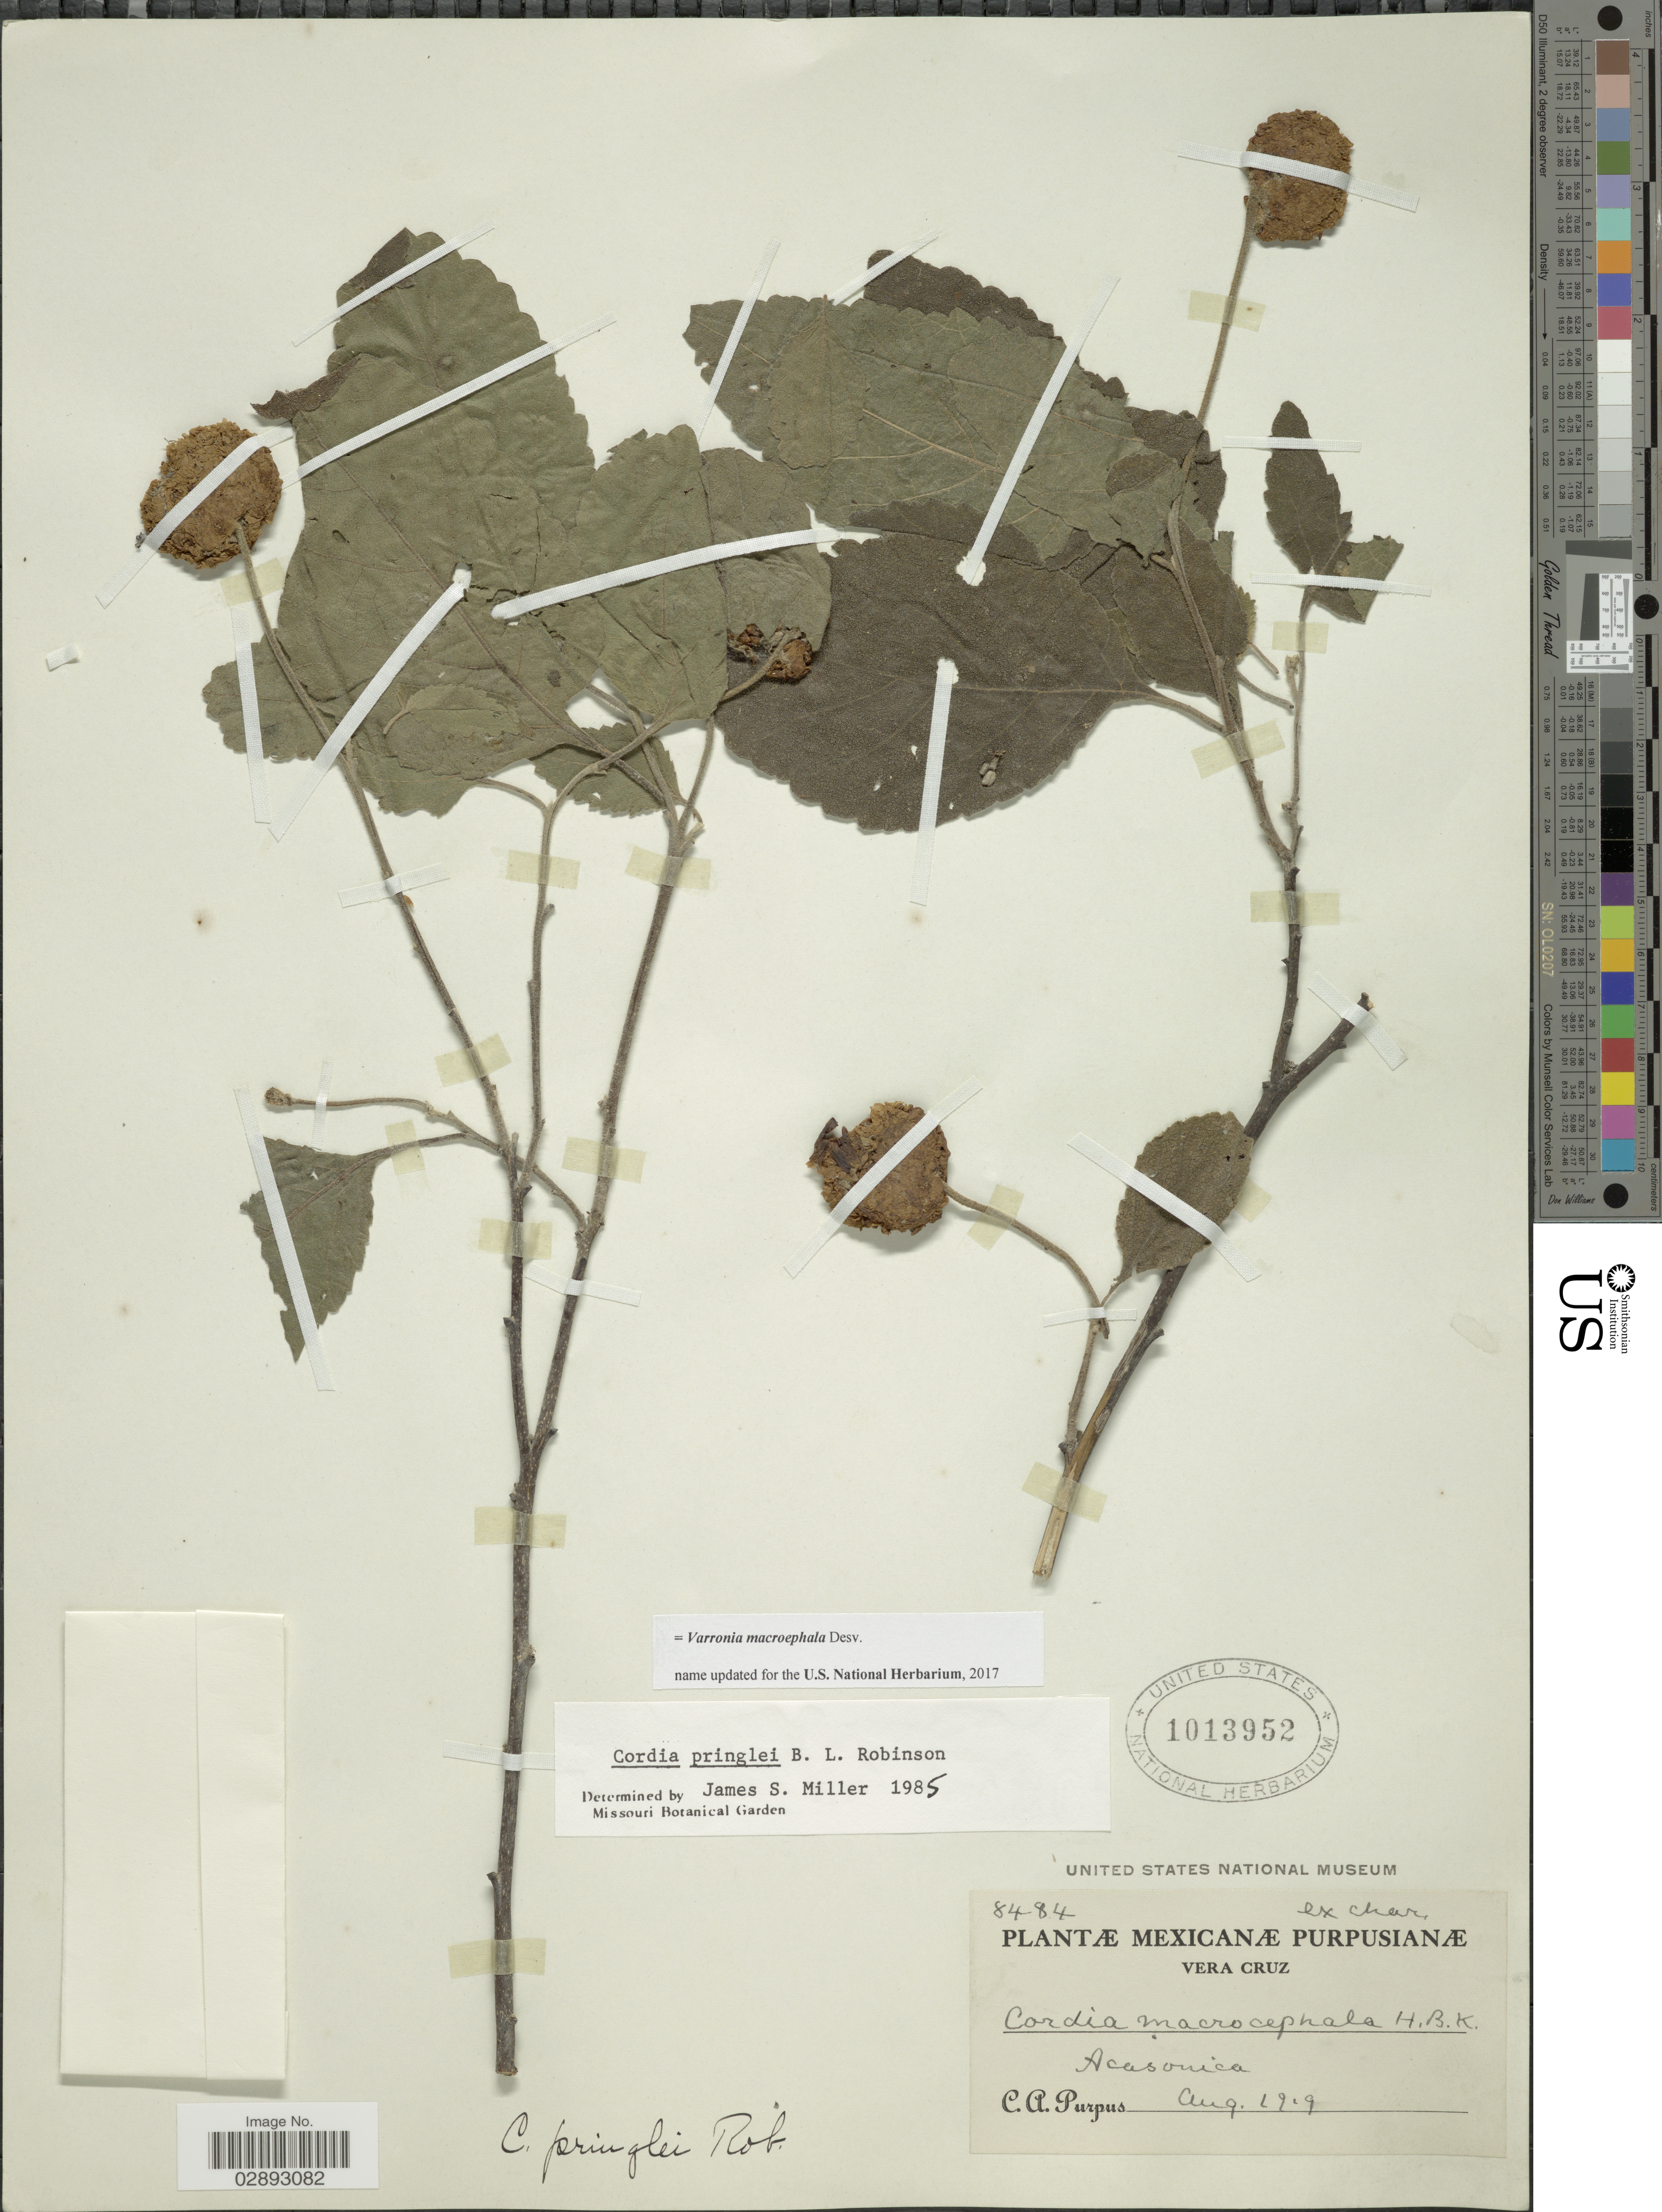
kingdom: Plantae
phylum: Tracheophyta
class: Magnoliopsida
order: Boraginales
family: Cordiaceae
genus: Varronia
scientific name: Varronia macrocephala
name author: Desv.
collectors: C. A. Purpus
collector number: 8484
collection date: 1929-08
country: Mexico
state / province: Veracruz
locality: Vera Cruz.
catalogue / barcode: US 1013952